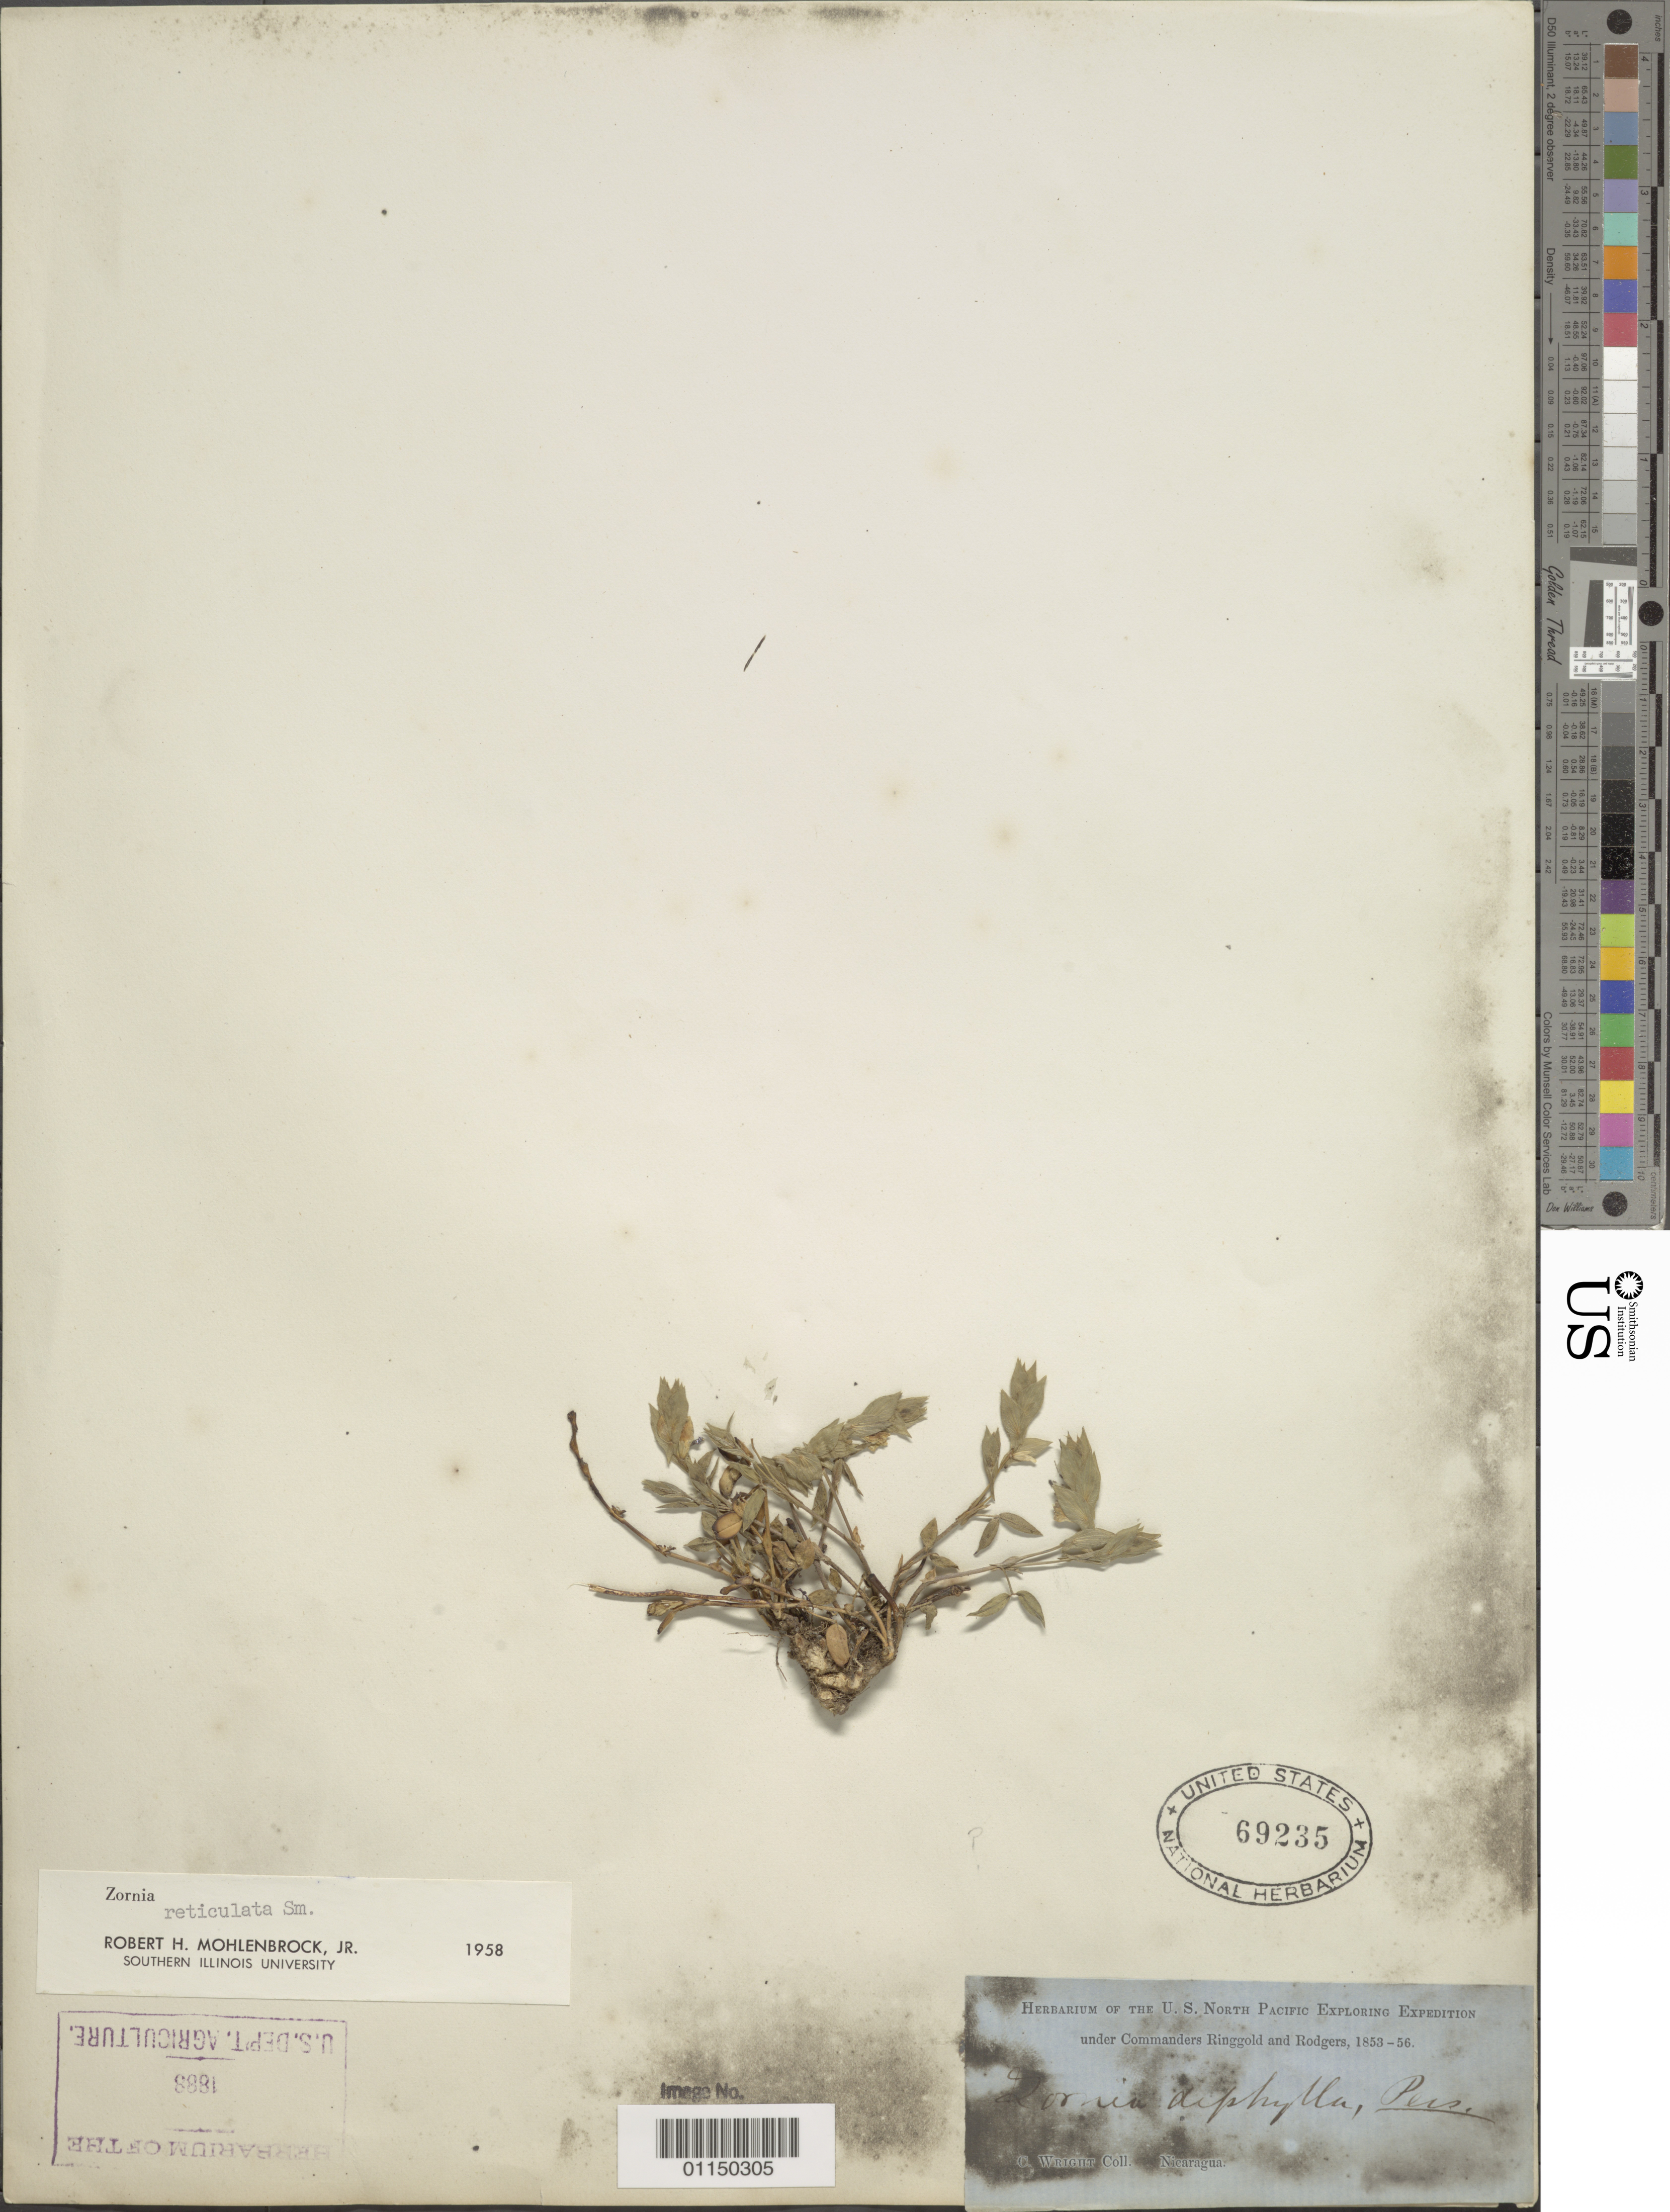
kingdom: Plantae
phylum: Tracheophyta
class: Magnoliopsida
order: Fabales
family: Fabaceae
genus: Zornia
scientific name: Zornia reticulata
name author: Sm.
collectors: C. Wright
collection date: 1853/1856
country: Nicaragua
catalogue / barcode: US 69235